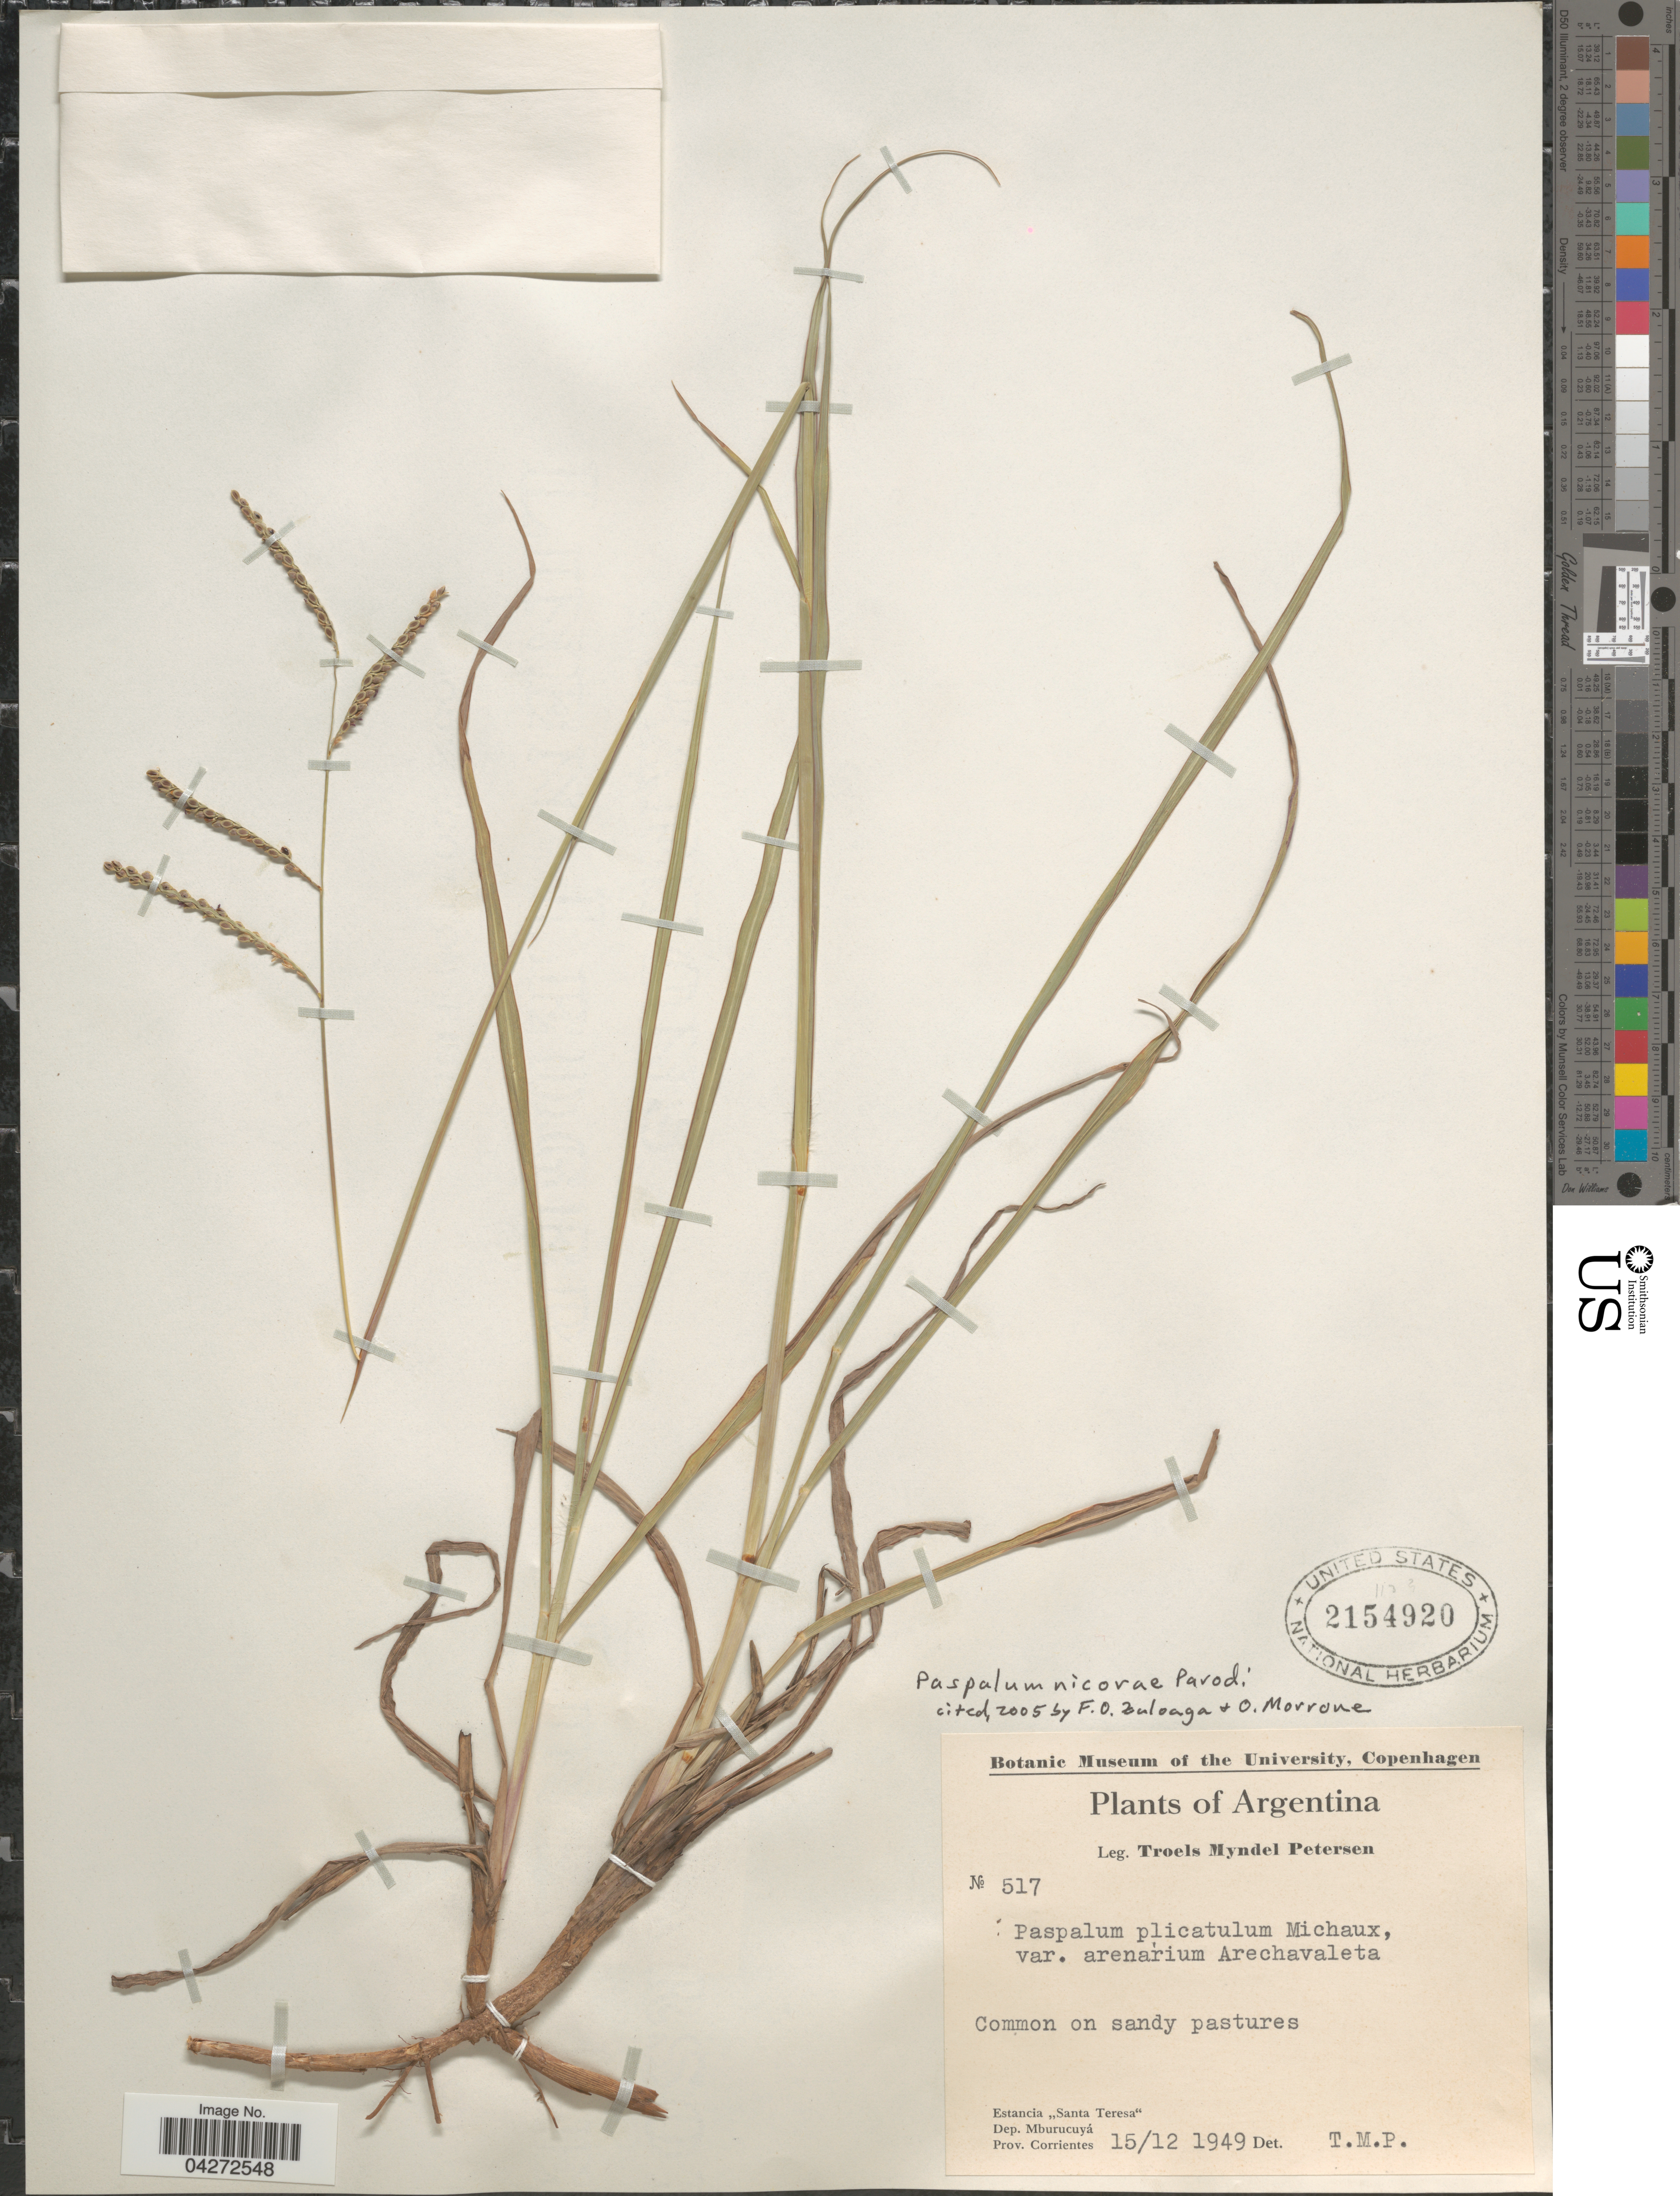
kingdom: Plantae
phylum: Tracheophyta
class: Liliopsida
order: Poales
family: Poaceae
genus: Paspalum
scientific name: Paspalum nicorae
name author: Parodi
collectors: T. M. Petersen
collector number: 517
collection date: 1949-12-15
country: Argentina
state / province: Corrientes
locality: Common on sandy pastures. Estancia "Santa Teresa". Dep. Mburucuyá.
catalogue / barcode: US 2154920